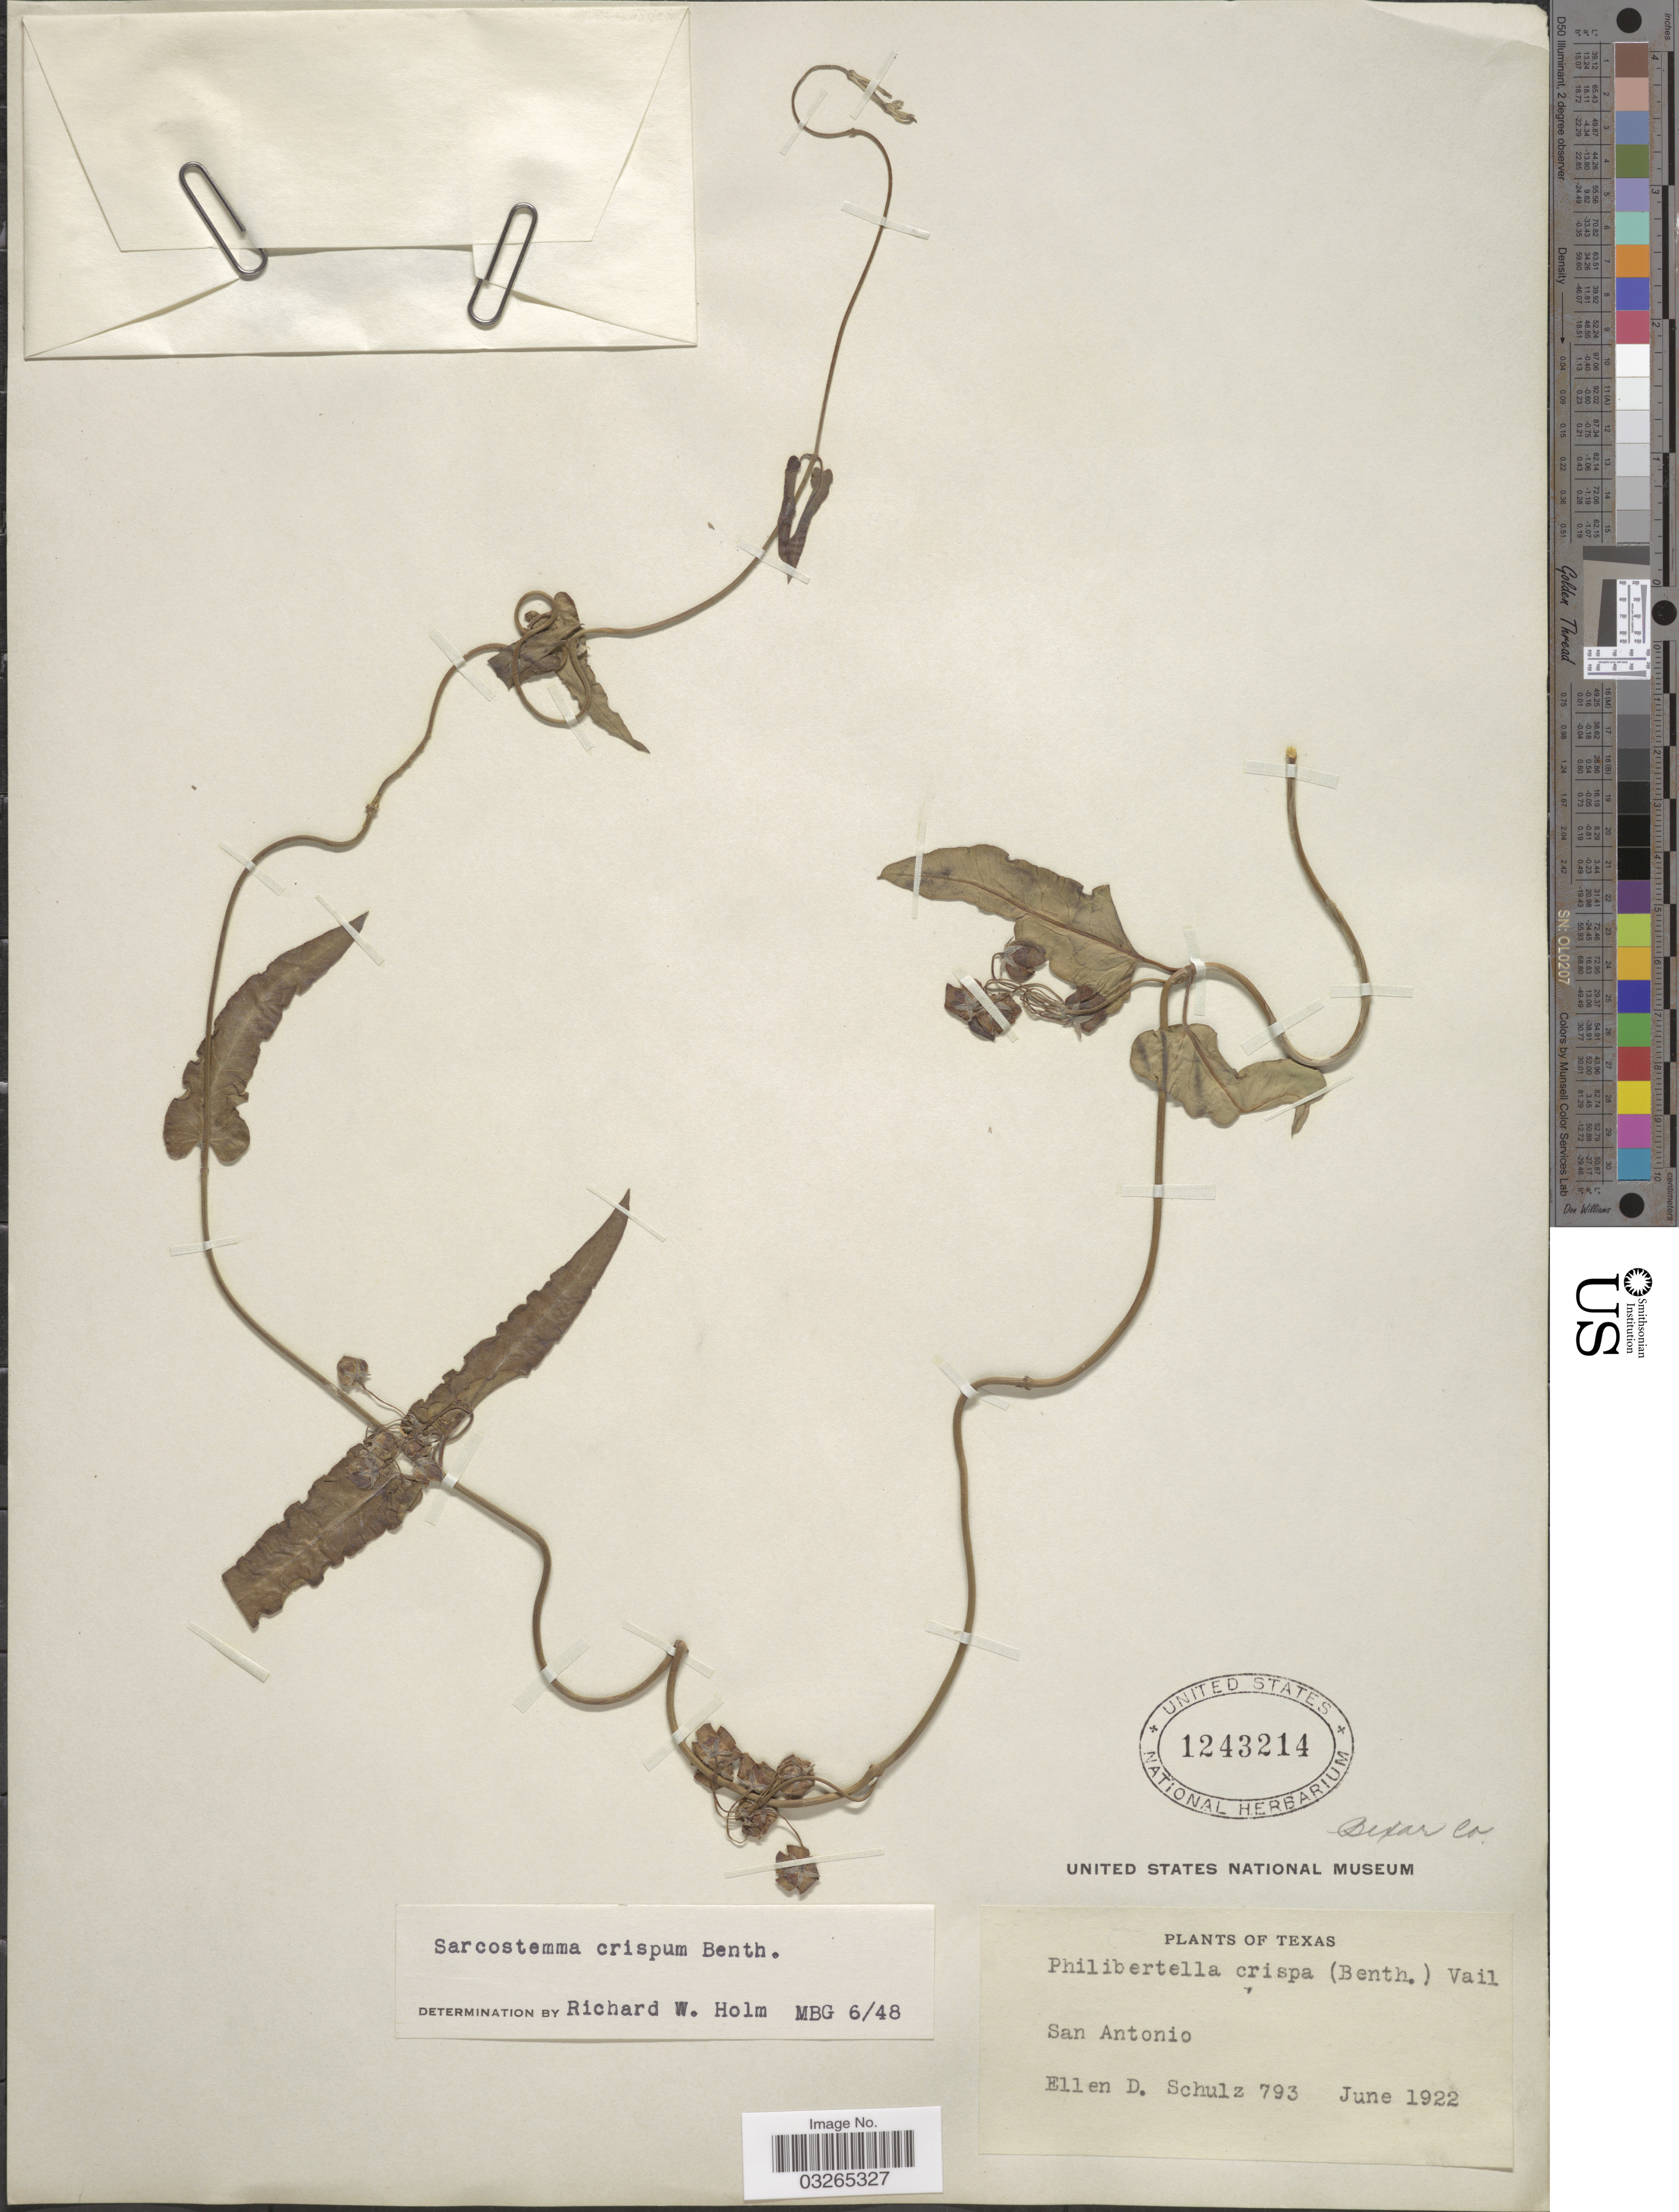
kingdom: Plantae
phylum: Tracheophyta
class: Magnoliopsida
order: Gentianales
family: Apocynaceae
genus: Sarcostemma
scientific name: Sarcostemma crispum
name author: Benth.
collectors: E. D. Schulz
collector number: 793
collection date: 1922-06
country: United States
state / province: Texas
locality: San Antonio. Bexar Co.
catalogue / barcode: US 1243214